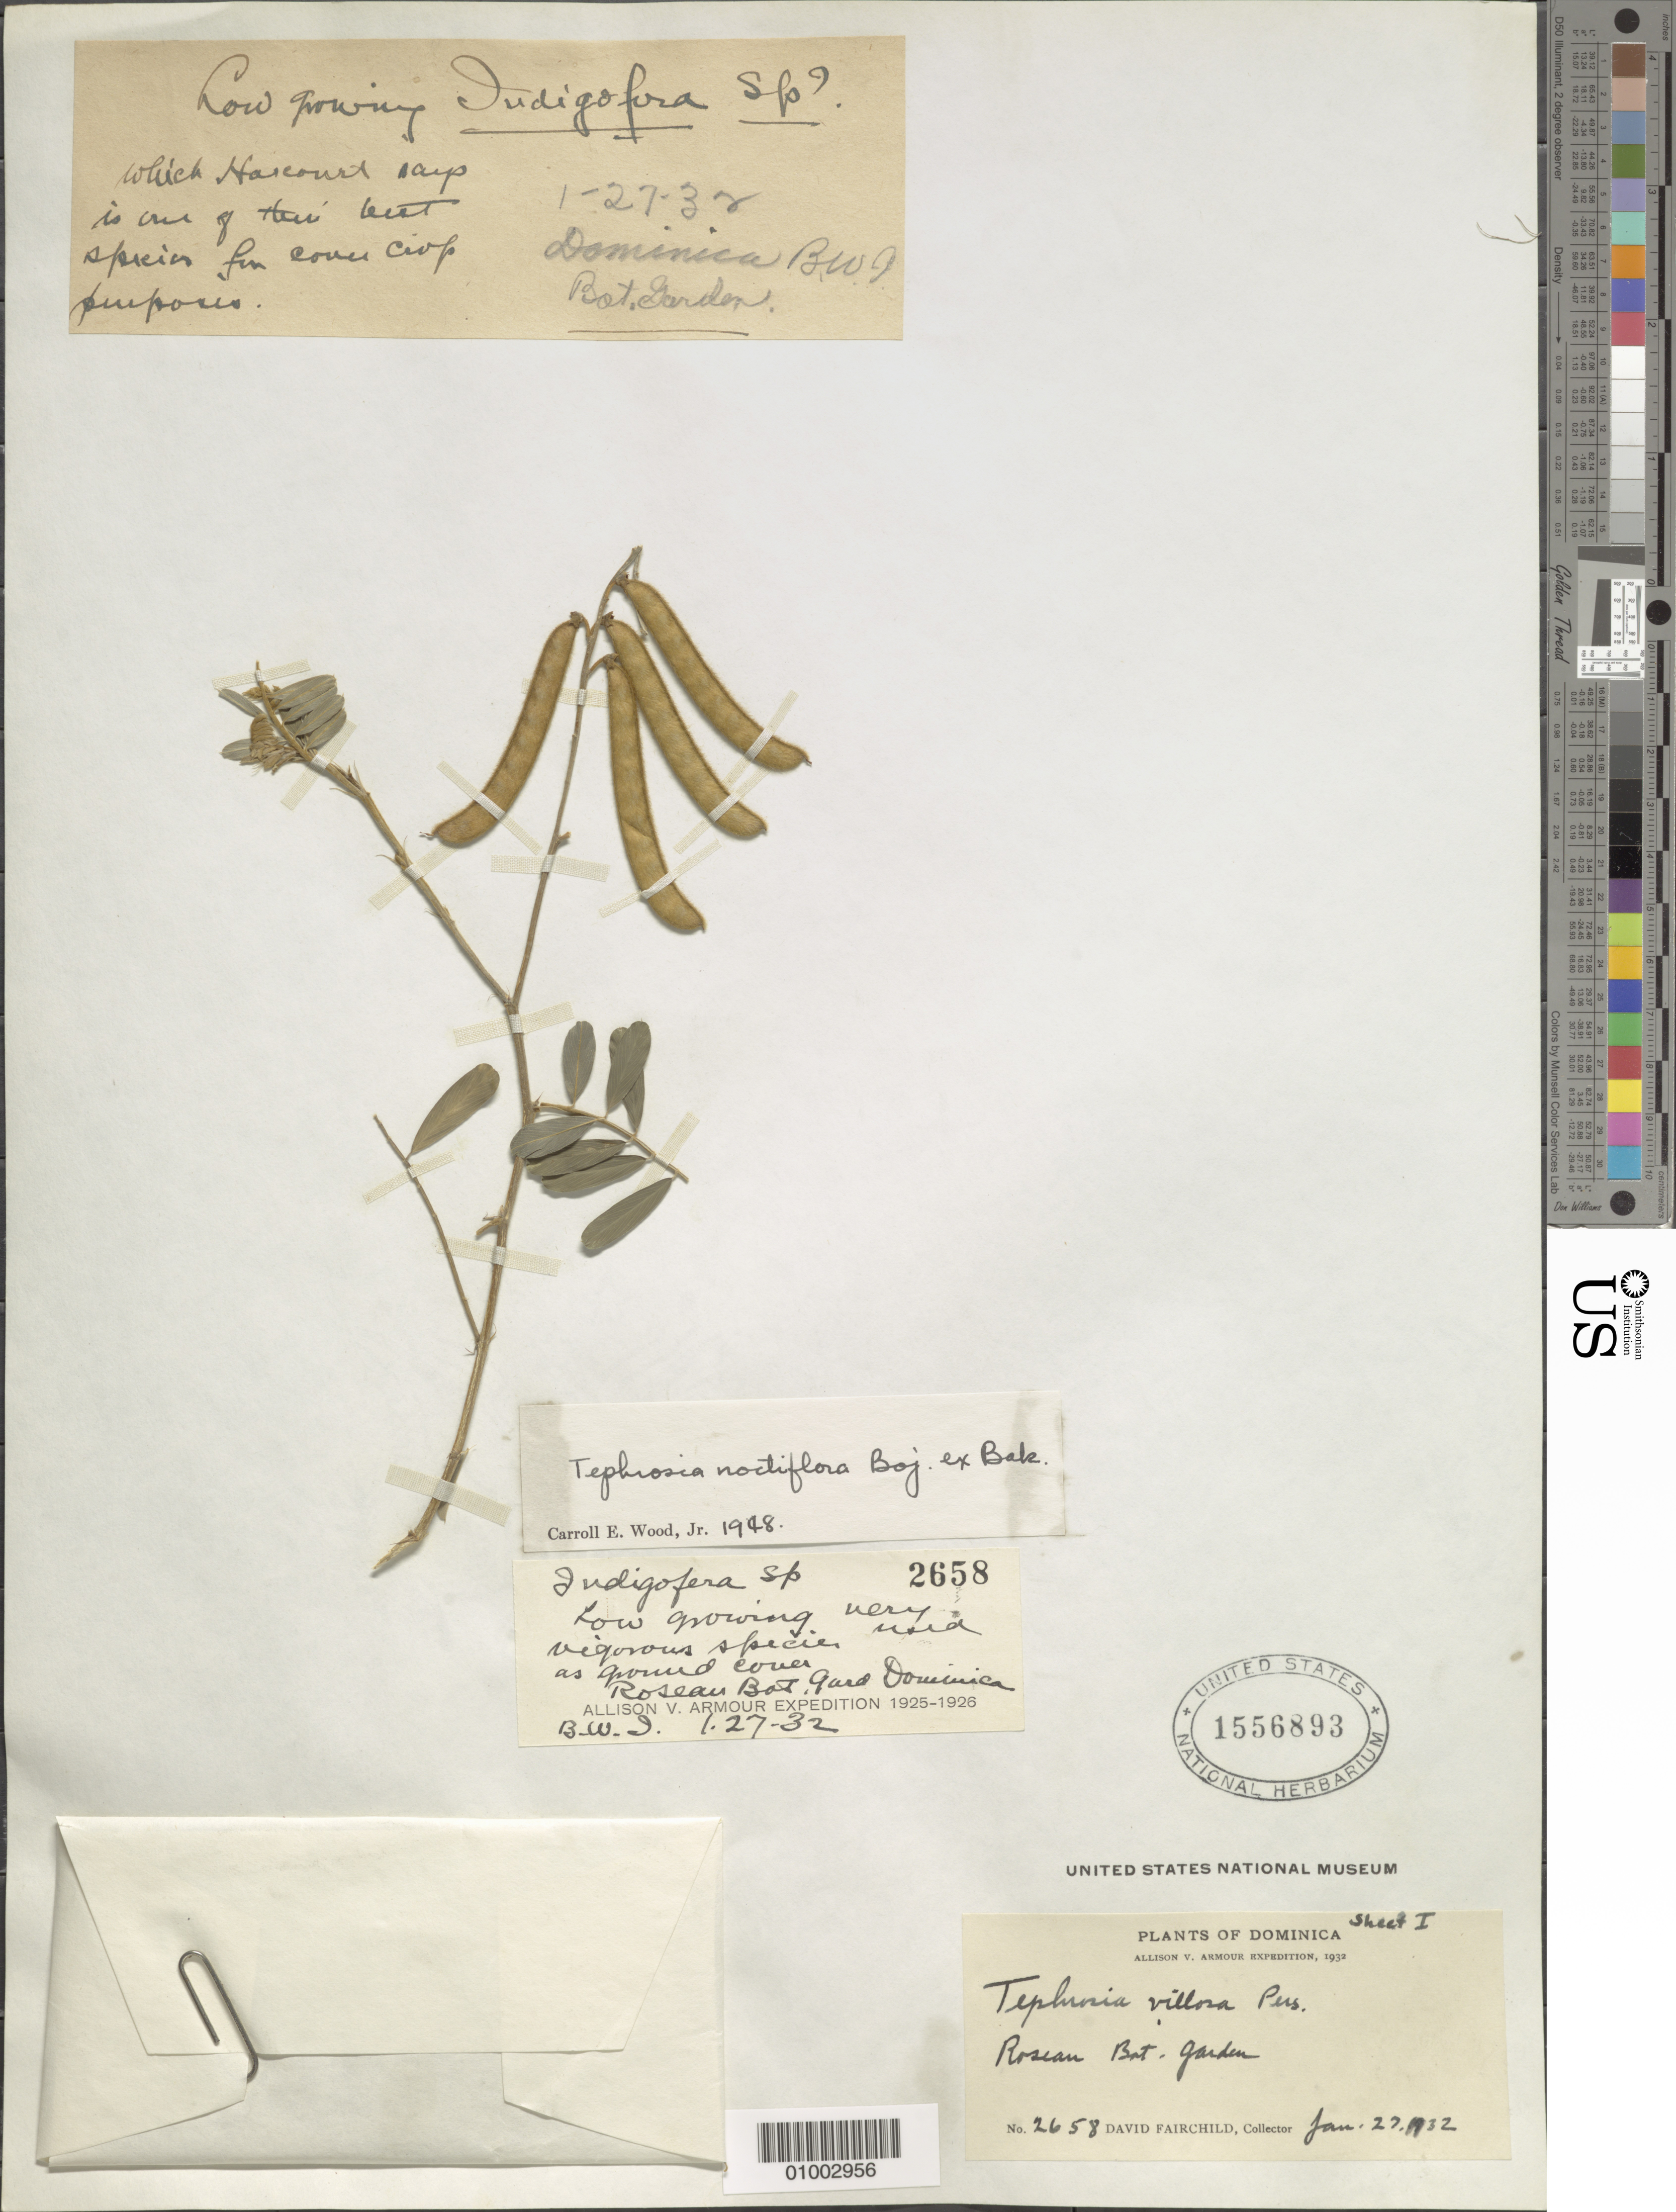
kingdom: Plantae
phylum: Tracheophyta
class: Magnoliopsida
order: Fabales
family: Fabaceae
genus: Tephrosia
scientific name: Tephrosia noctiflora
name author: Bojer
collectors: D. Fairchild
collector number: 2658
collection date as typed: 27 Jan 1932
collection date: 1932-01-27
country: Dominica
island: Dominica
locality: Roseau Botanical Garden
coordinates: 0 N, 0 E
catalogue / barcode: US 1556893